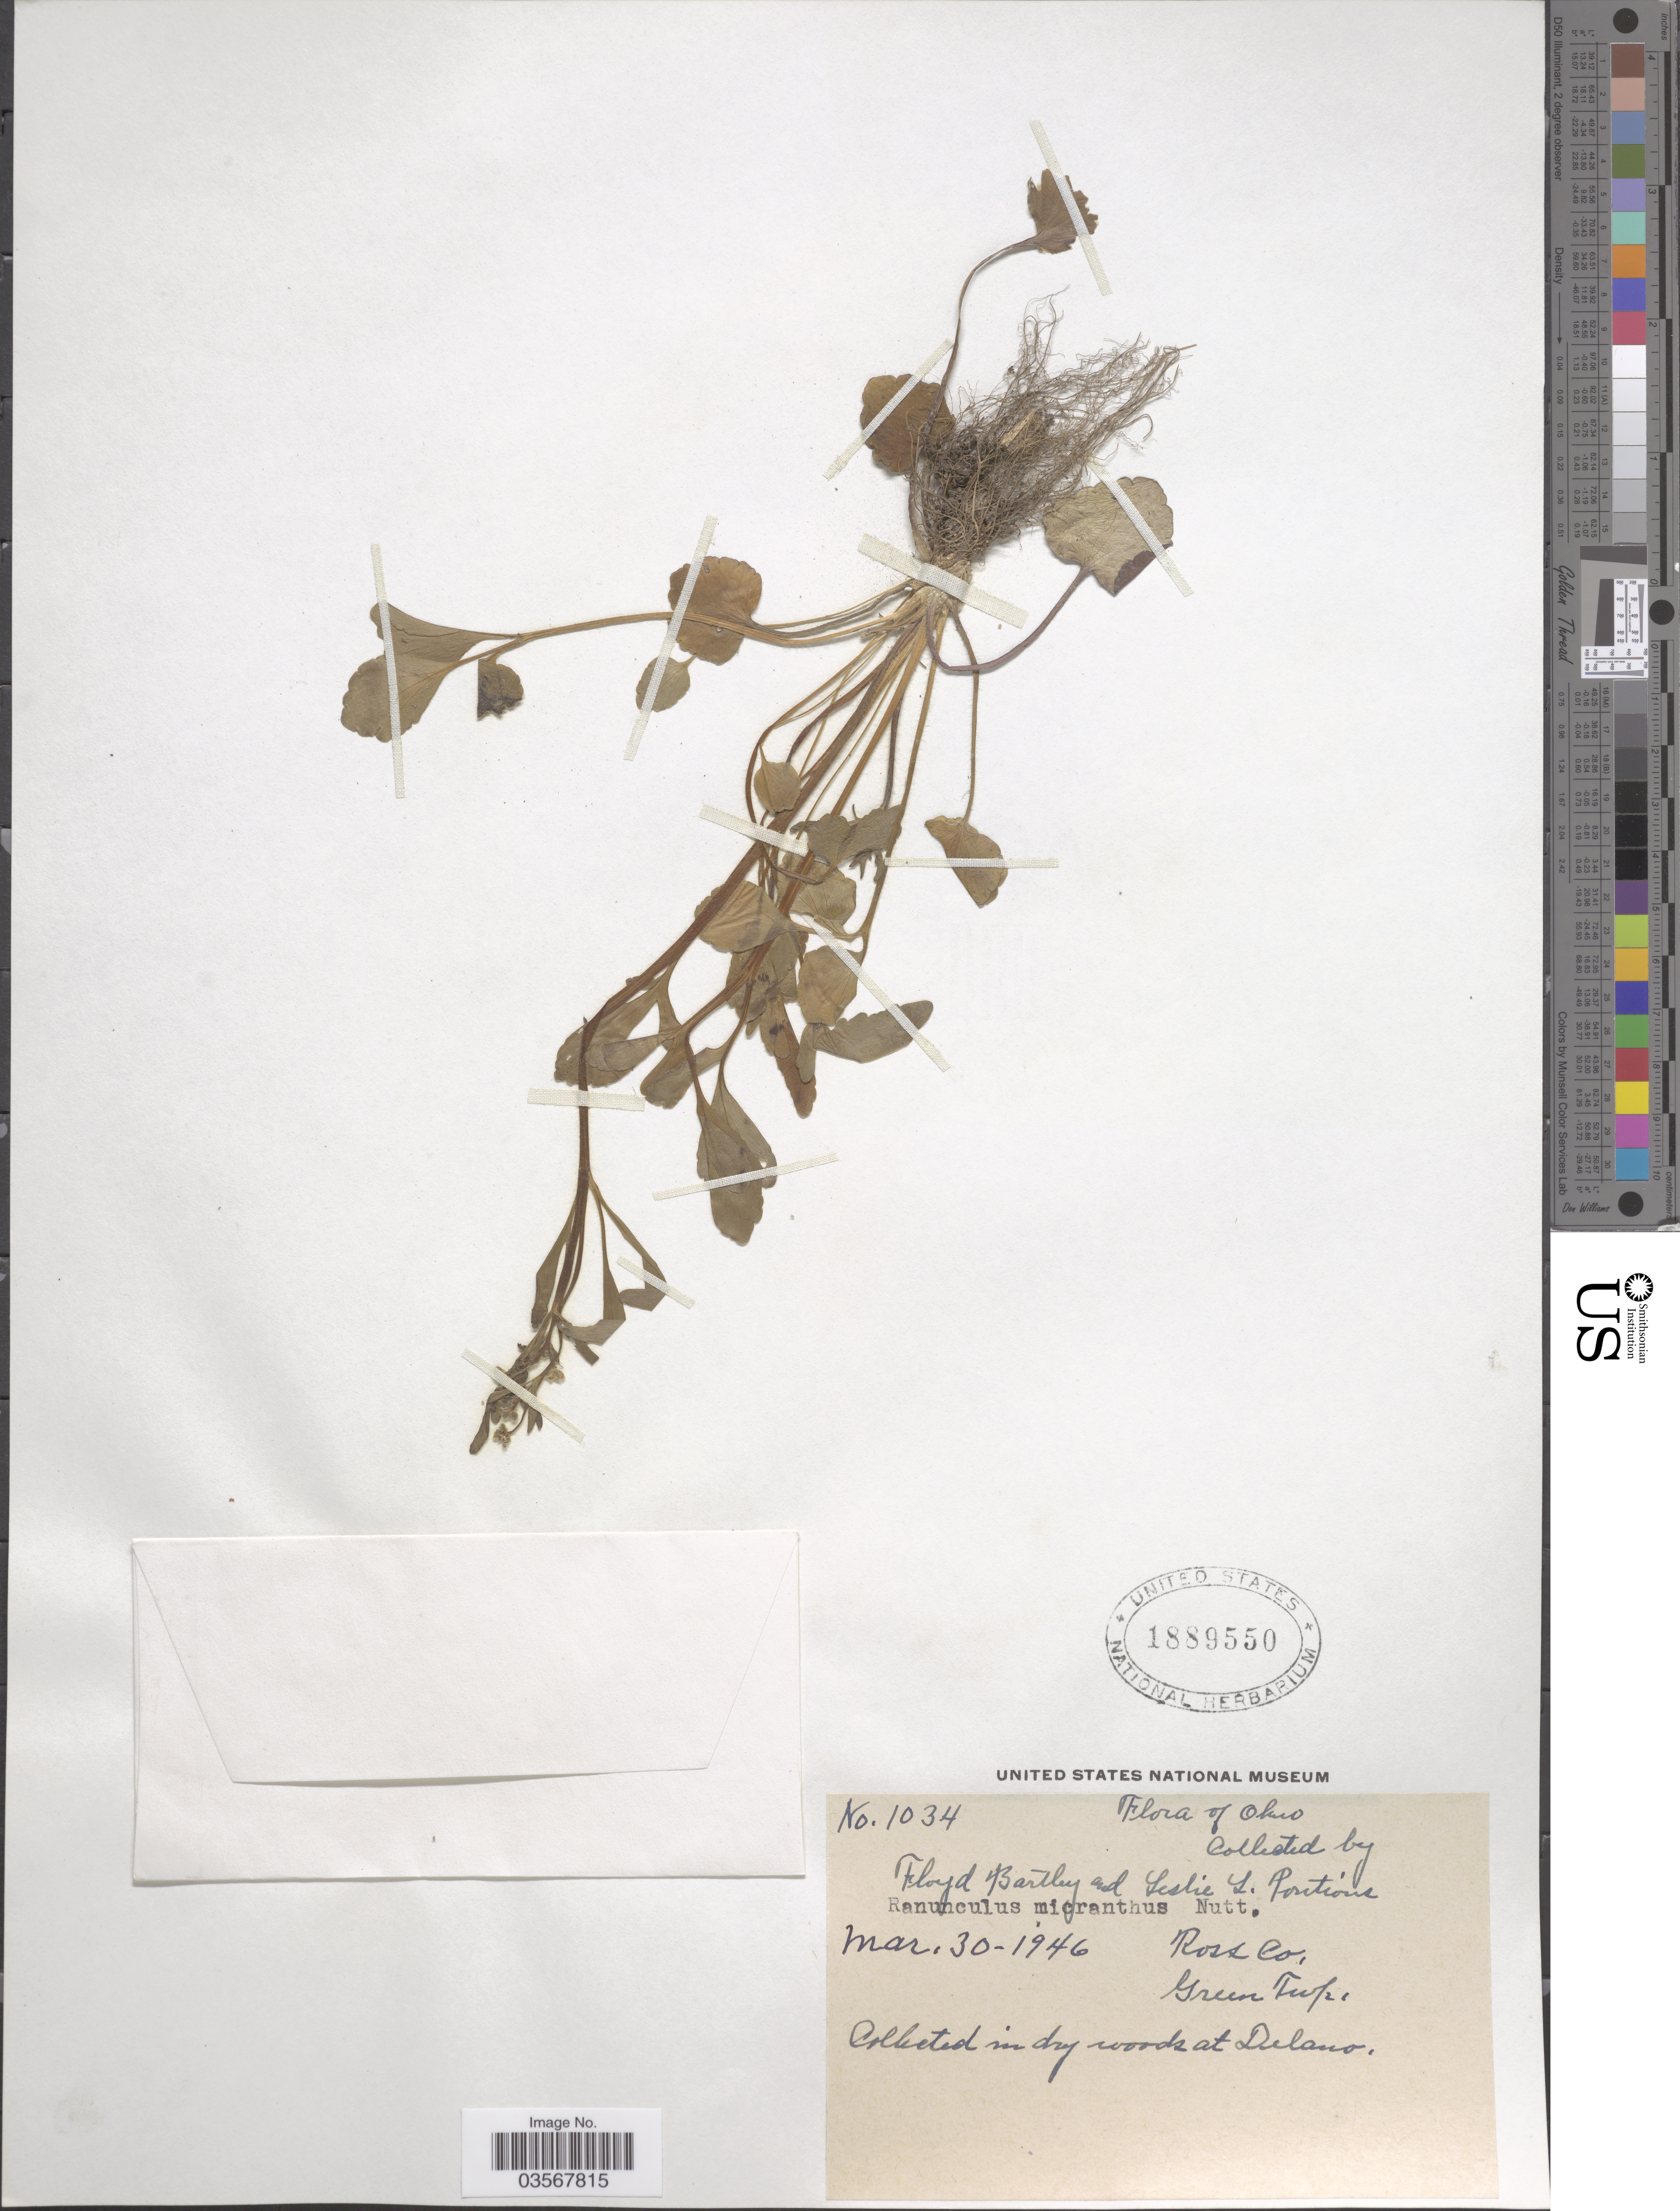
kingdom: Plantae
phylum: Tracheophyta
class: Magnoliopsida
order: Ranunculales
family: Ranunculaceae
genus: Ranunculus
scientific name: Ranunculus micranthus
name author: Nutt.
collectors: F. Bartley & L. L. Pontious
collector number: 1034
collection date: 1946-03-30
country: United States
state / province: Ohio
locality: Ross Co. Green Twp. At Delano.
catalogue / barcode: US 1889550